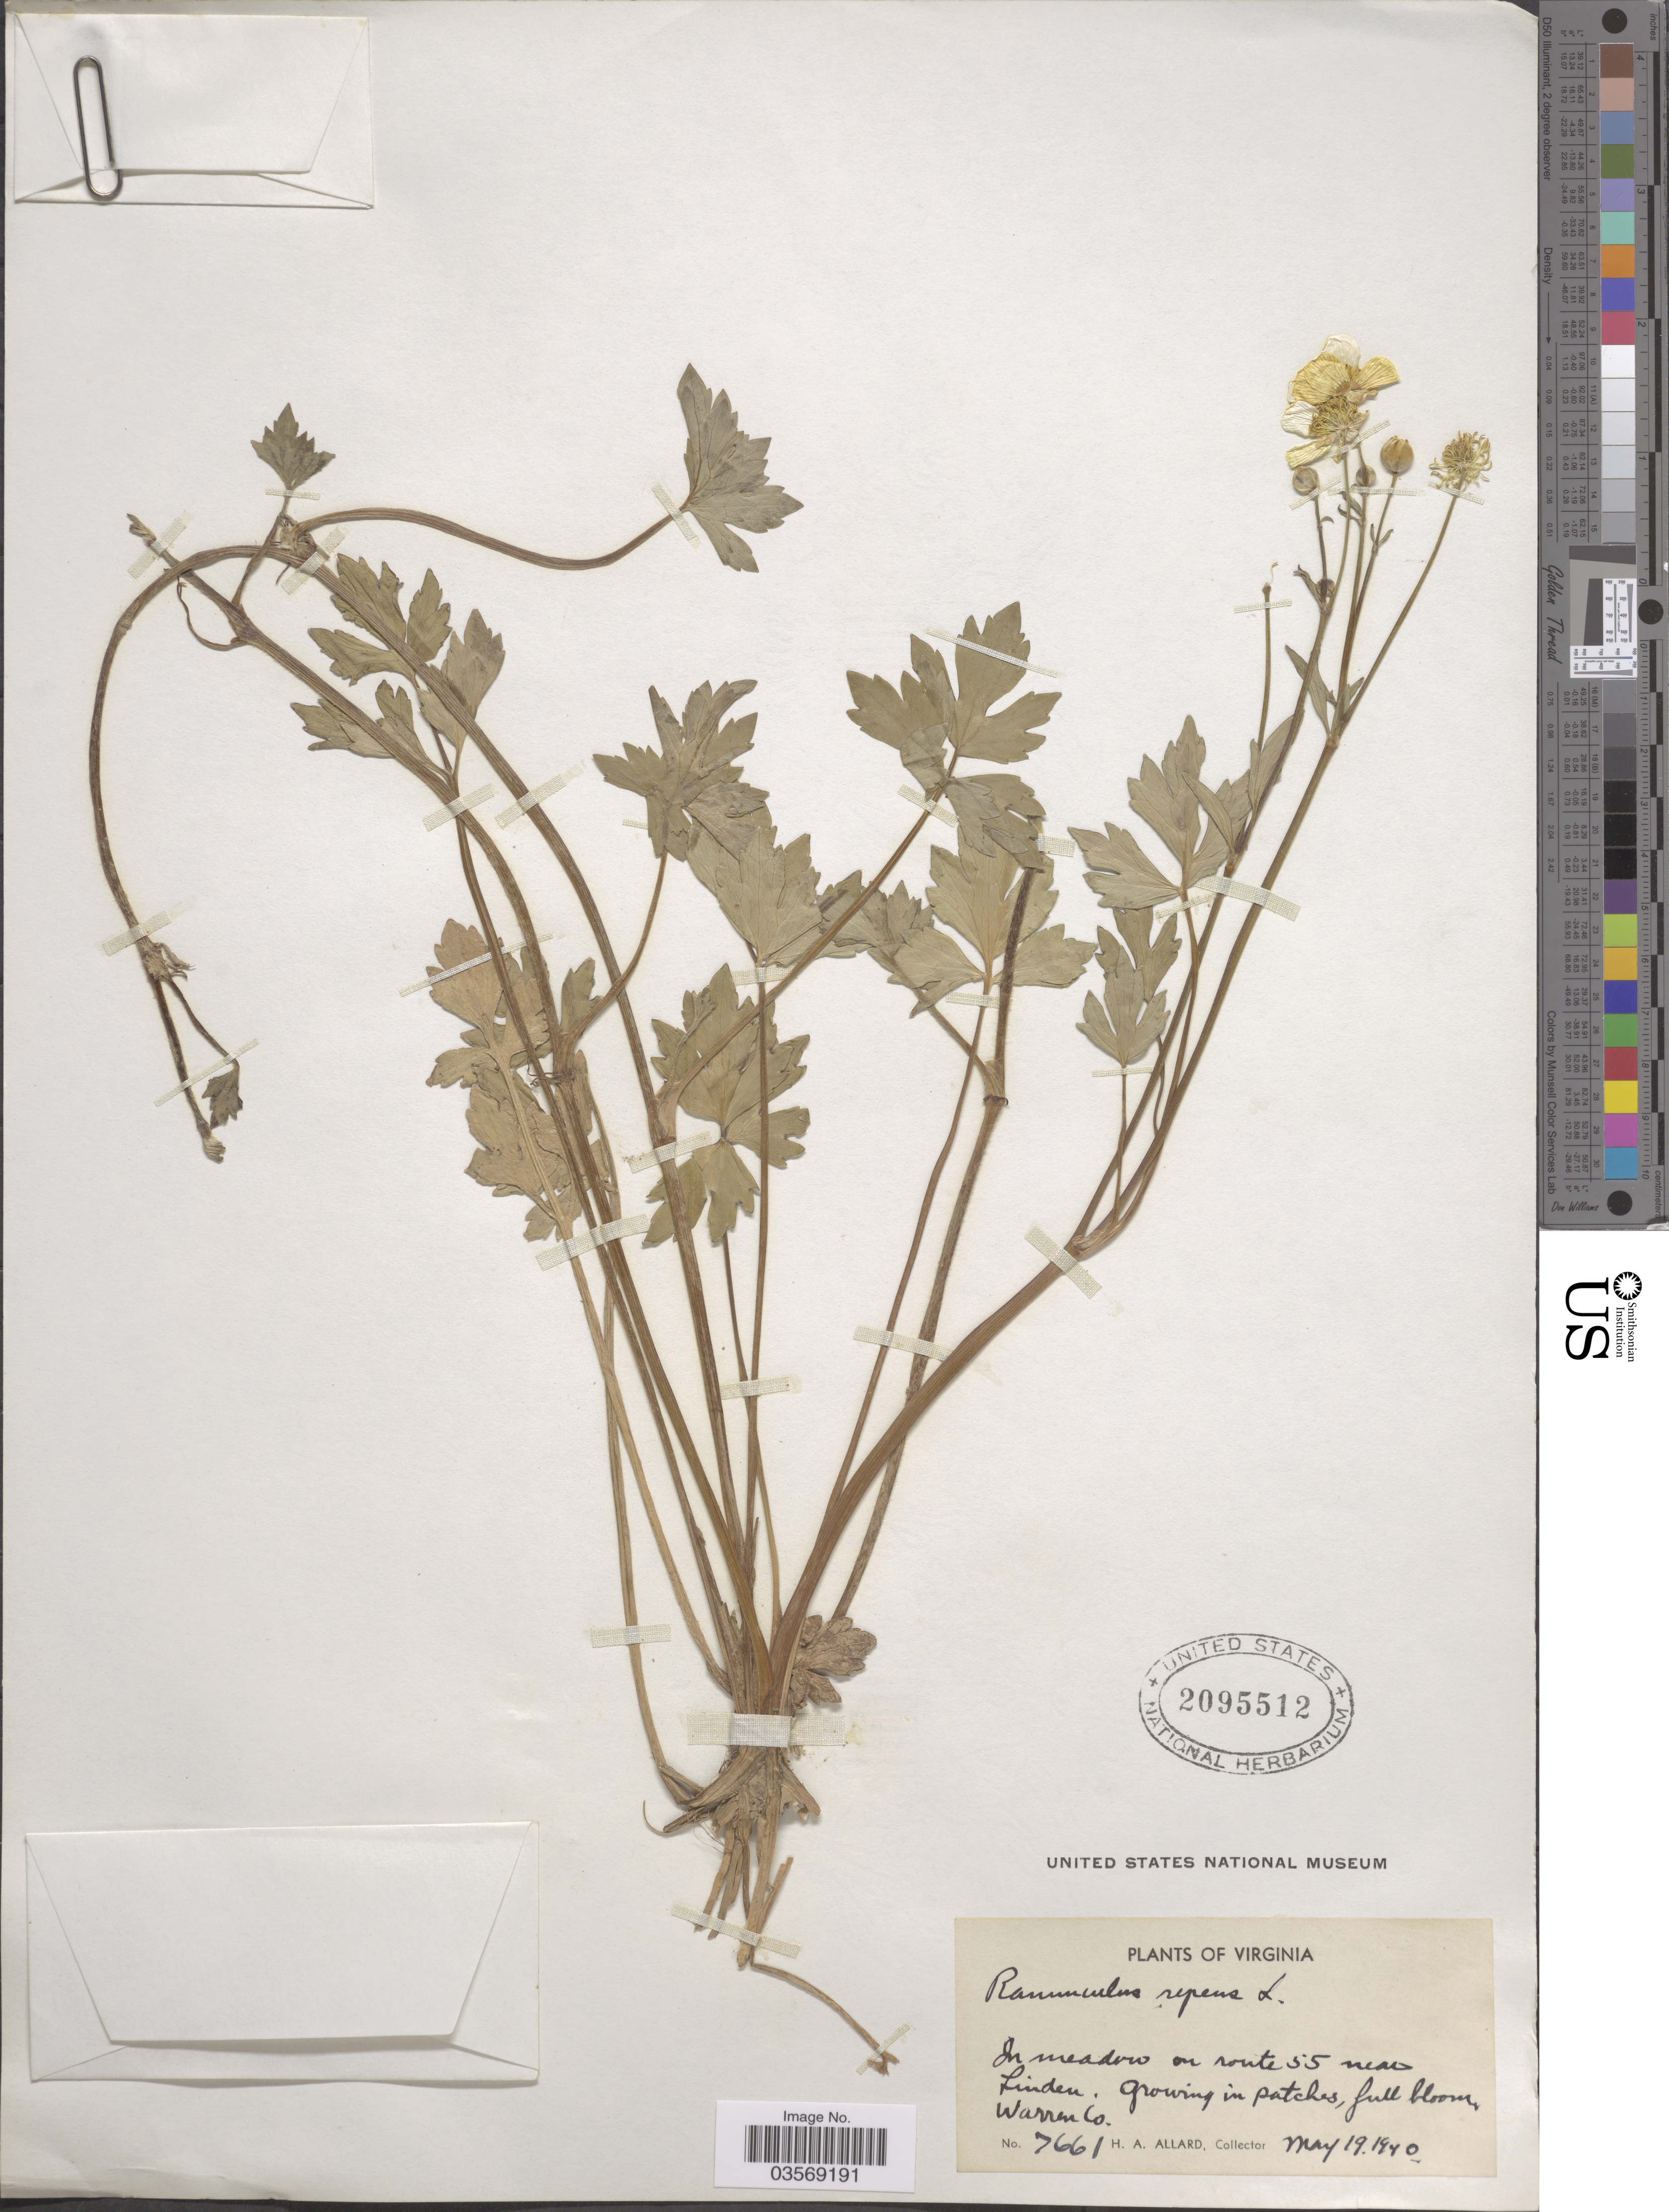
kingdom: Plantae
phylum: Tracheophyta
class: Magnoliopsida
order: Ranunculales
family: Ranunculaceae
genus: Ranunculus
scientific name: Ranunculus repens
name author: L.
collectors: H. A. Allard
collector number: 7661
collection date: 1940-05-19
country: United States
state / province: Virginia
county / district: Warren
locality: In meadow on Rt. 55 near Linden. Warren Co.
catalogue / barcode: US 2095512